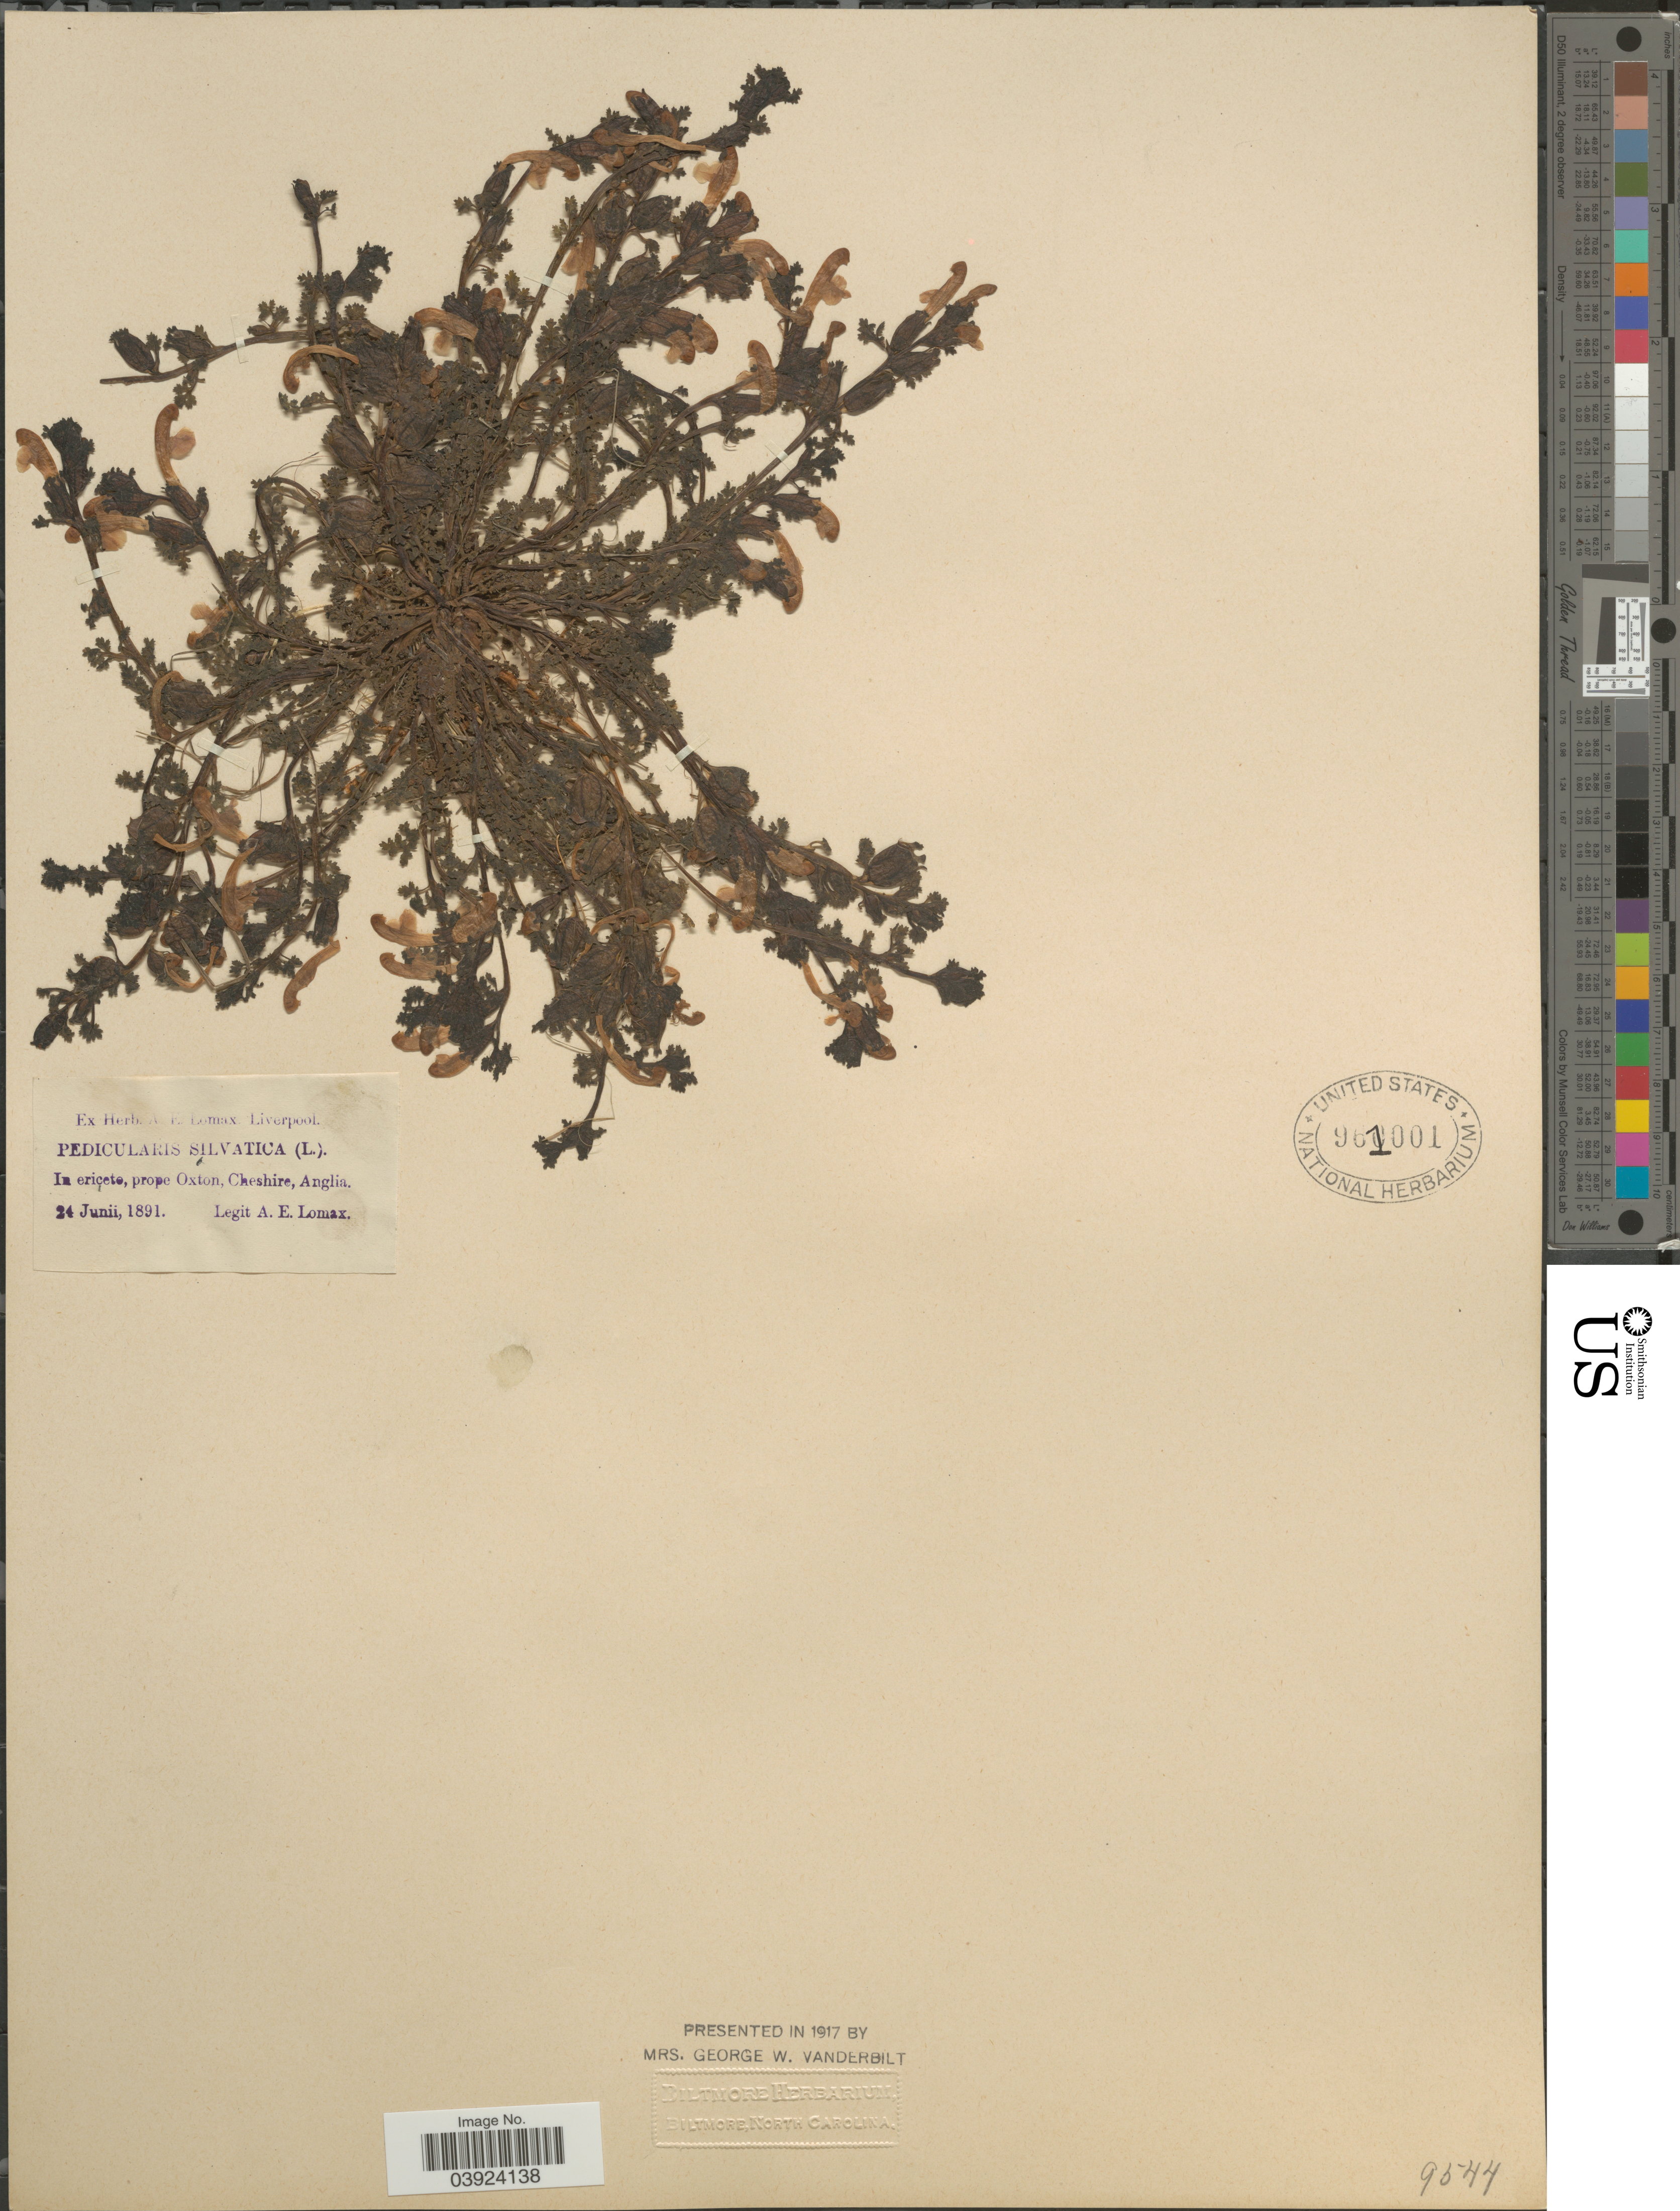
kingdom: Plantae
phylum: Tracheophyta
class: Magnoliopsida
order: Lamiales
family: Orobanchaceae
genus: Pedicularis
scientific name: Pedicularis sylvatica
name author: L.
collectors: A. Lomax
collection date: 1891-06-24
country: United Kingdom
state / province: England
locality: Prope Oxton, Cheshire, Anglia.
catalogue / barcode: US 961001